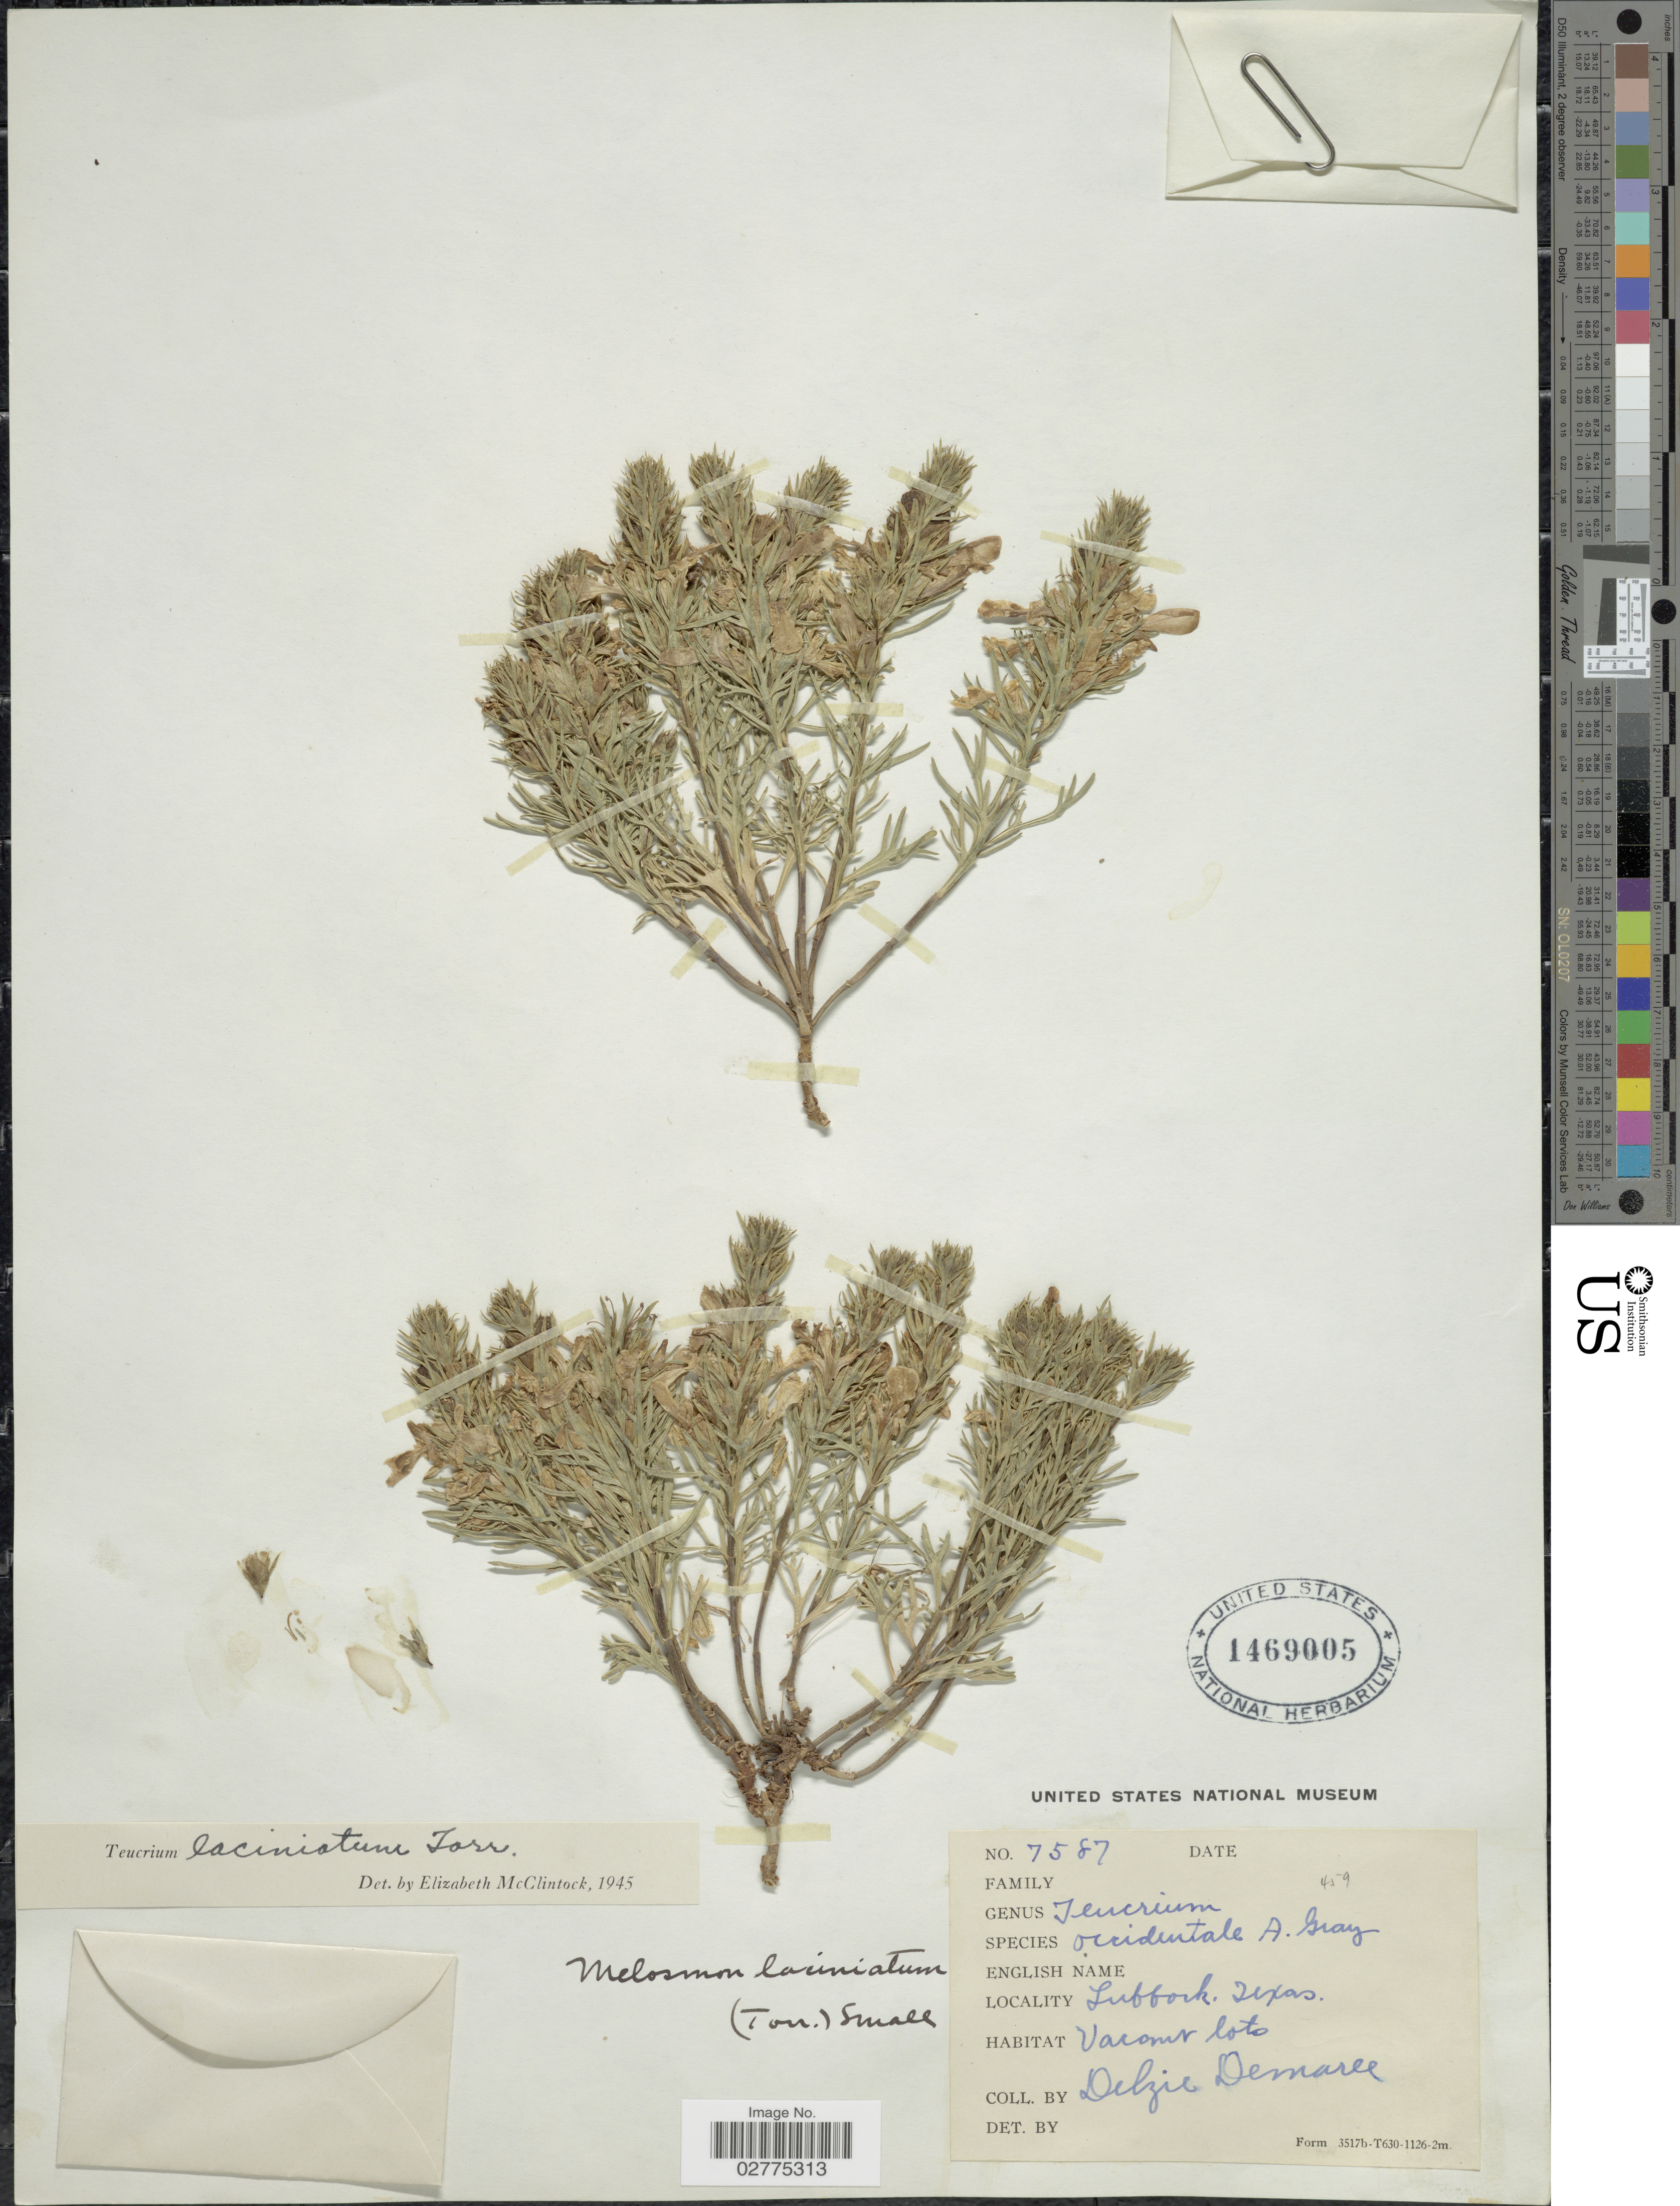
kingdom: Plantae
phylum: Tracheophyta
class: Magnoliopsida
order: Lamiales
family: Lamiaceae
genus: Teucrium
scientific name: Teucrium laciniatum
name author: Torr.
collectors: D. Demaree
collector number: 7587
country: United States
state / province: Texas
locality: Lubbock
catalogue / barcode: US 1469005